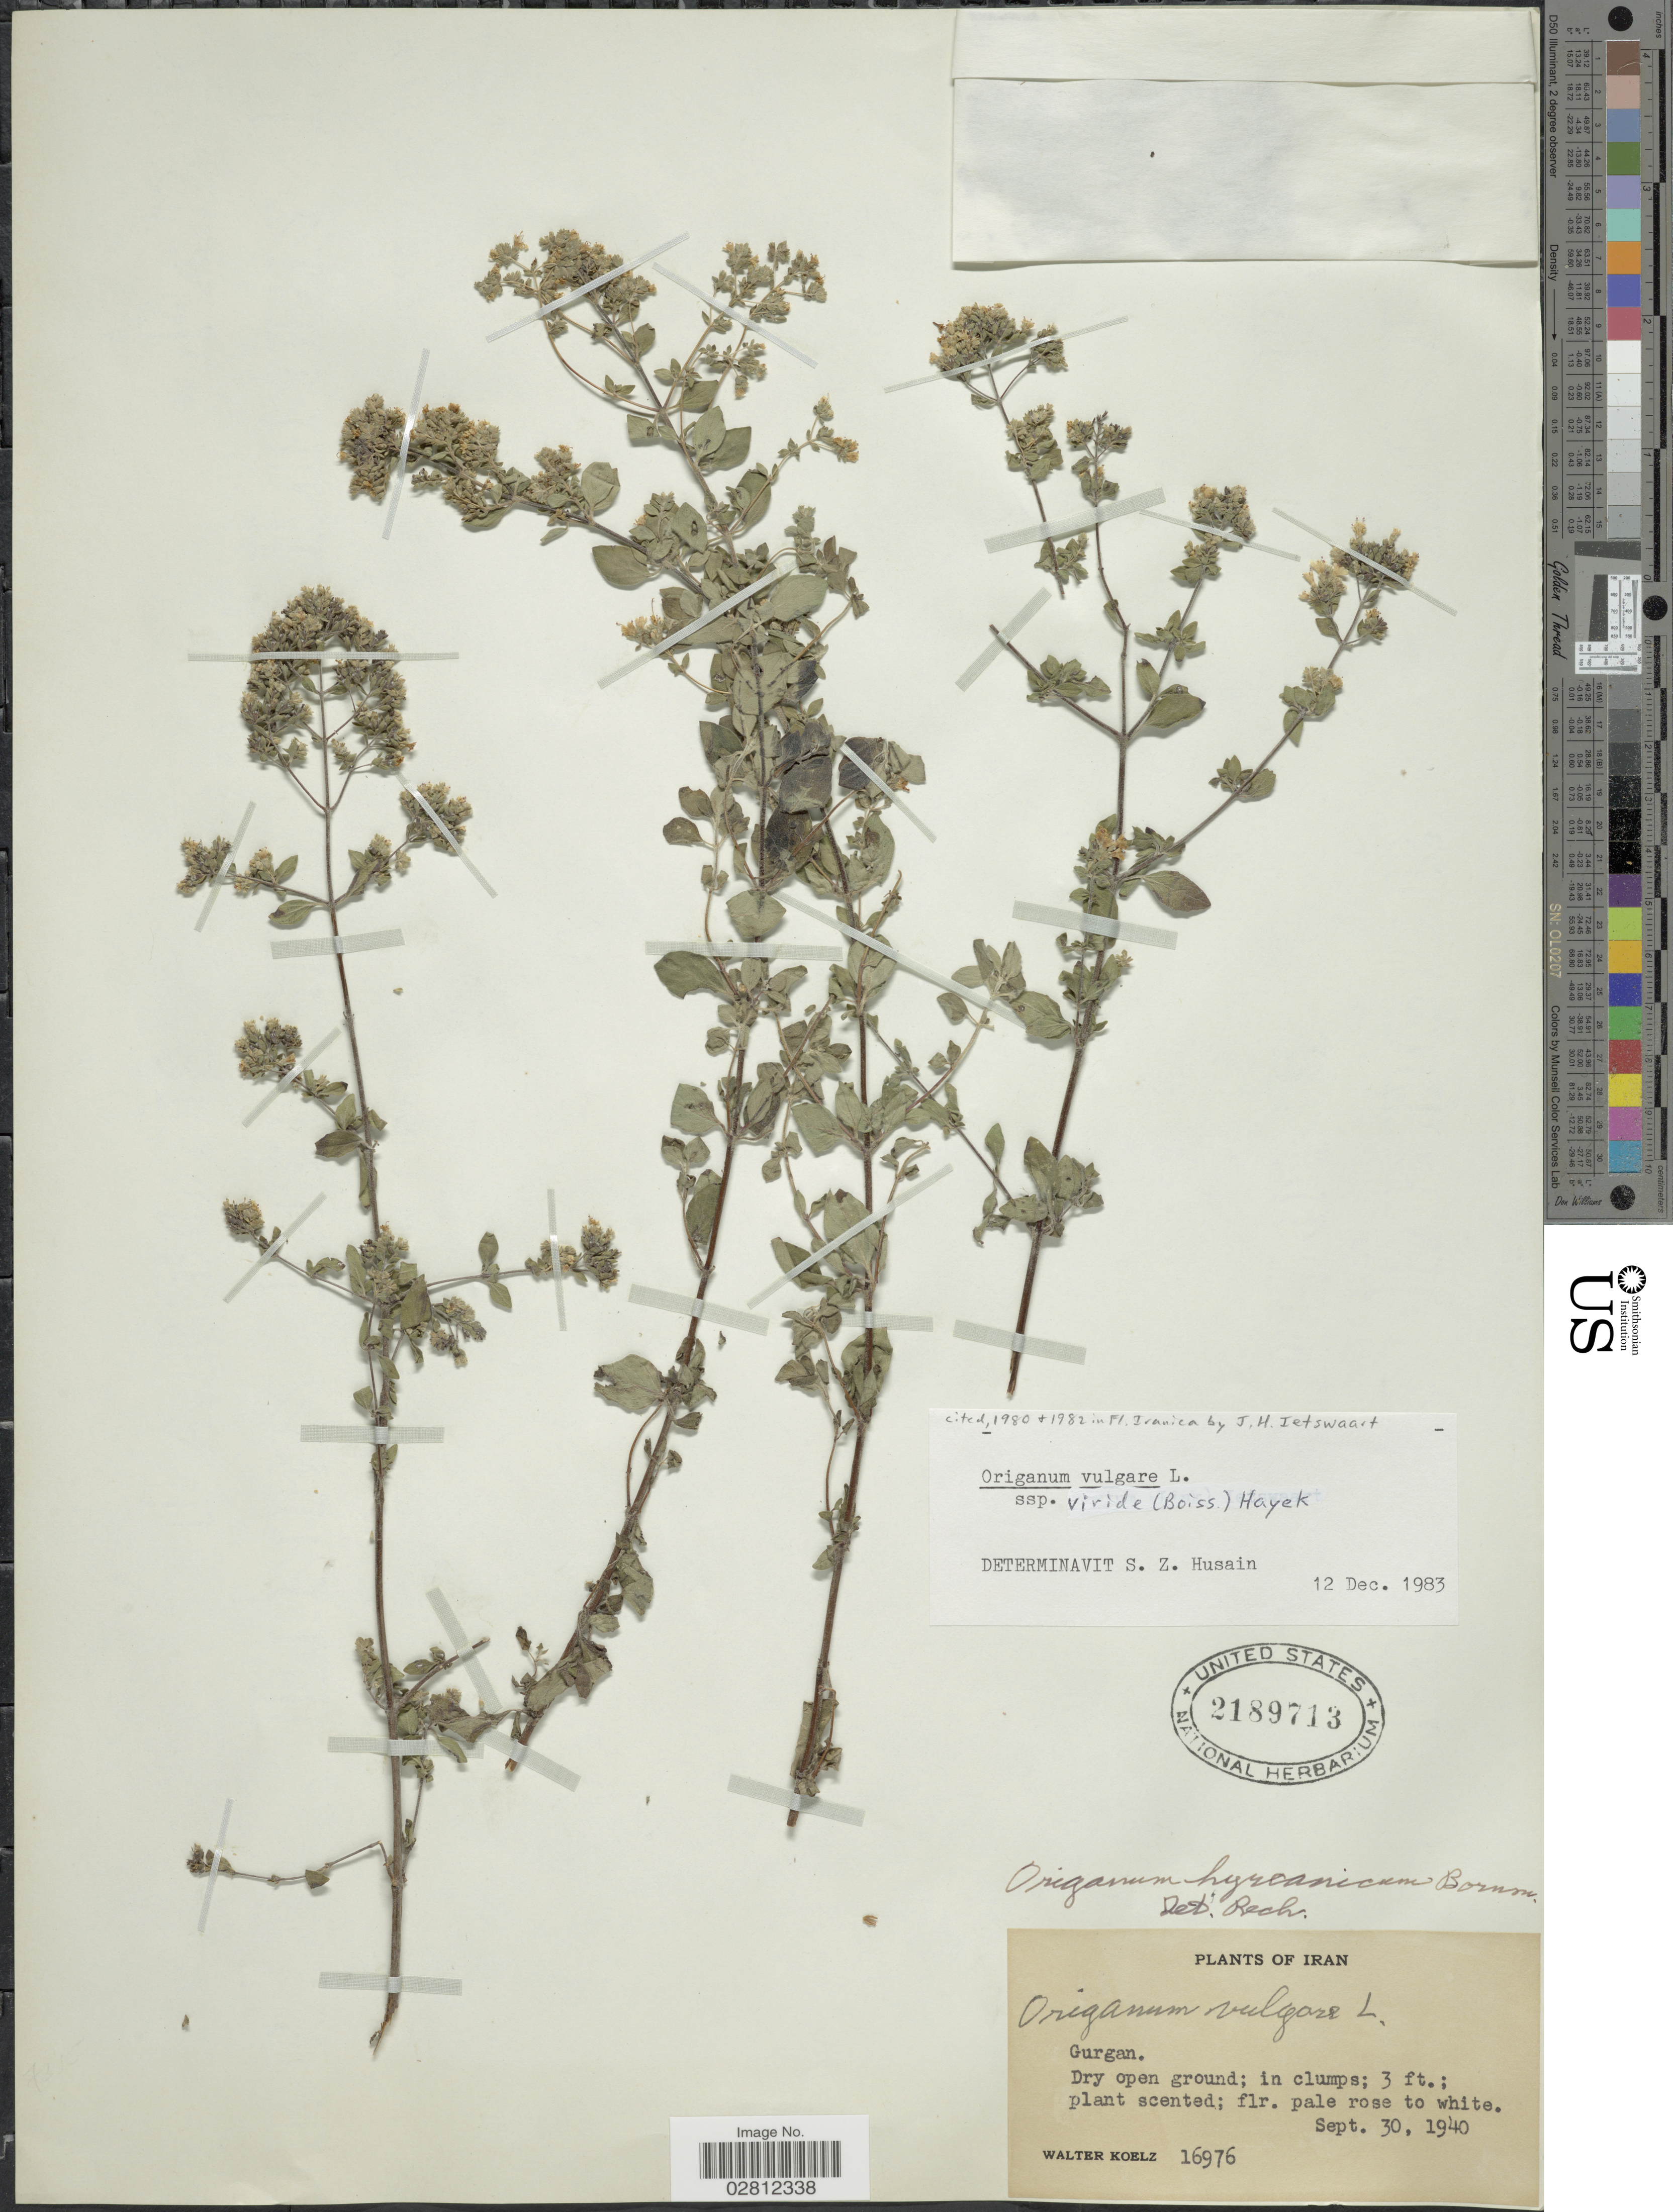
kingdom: Plantae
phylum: Tracheophyta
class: Magnoliopsida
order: Lamiales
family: Lamiaceae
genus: Origanum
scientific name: Origanum vulgare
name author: L.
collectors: W. N. Koelz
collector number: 16976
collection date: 1940-09-30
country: Iran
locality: Gurgan.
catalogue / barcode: US 2189713